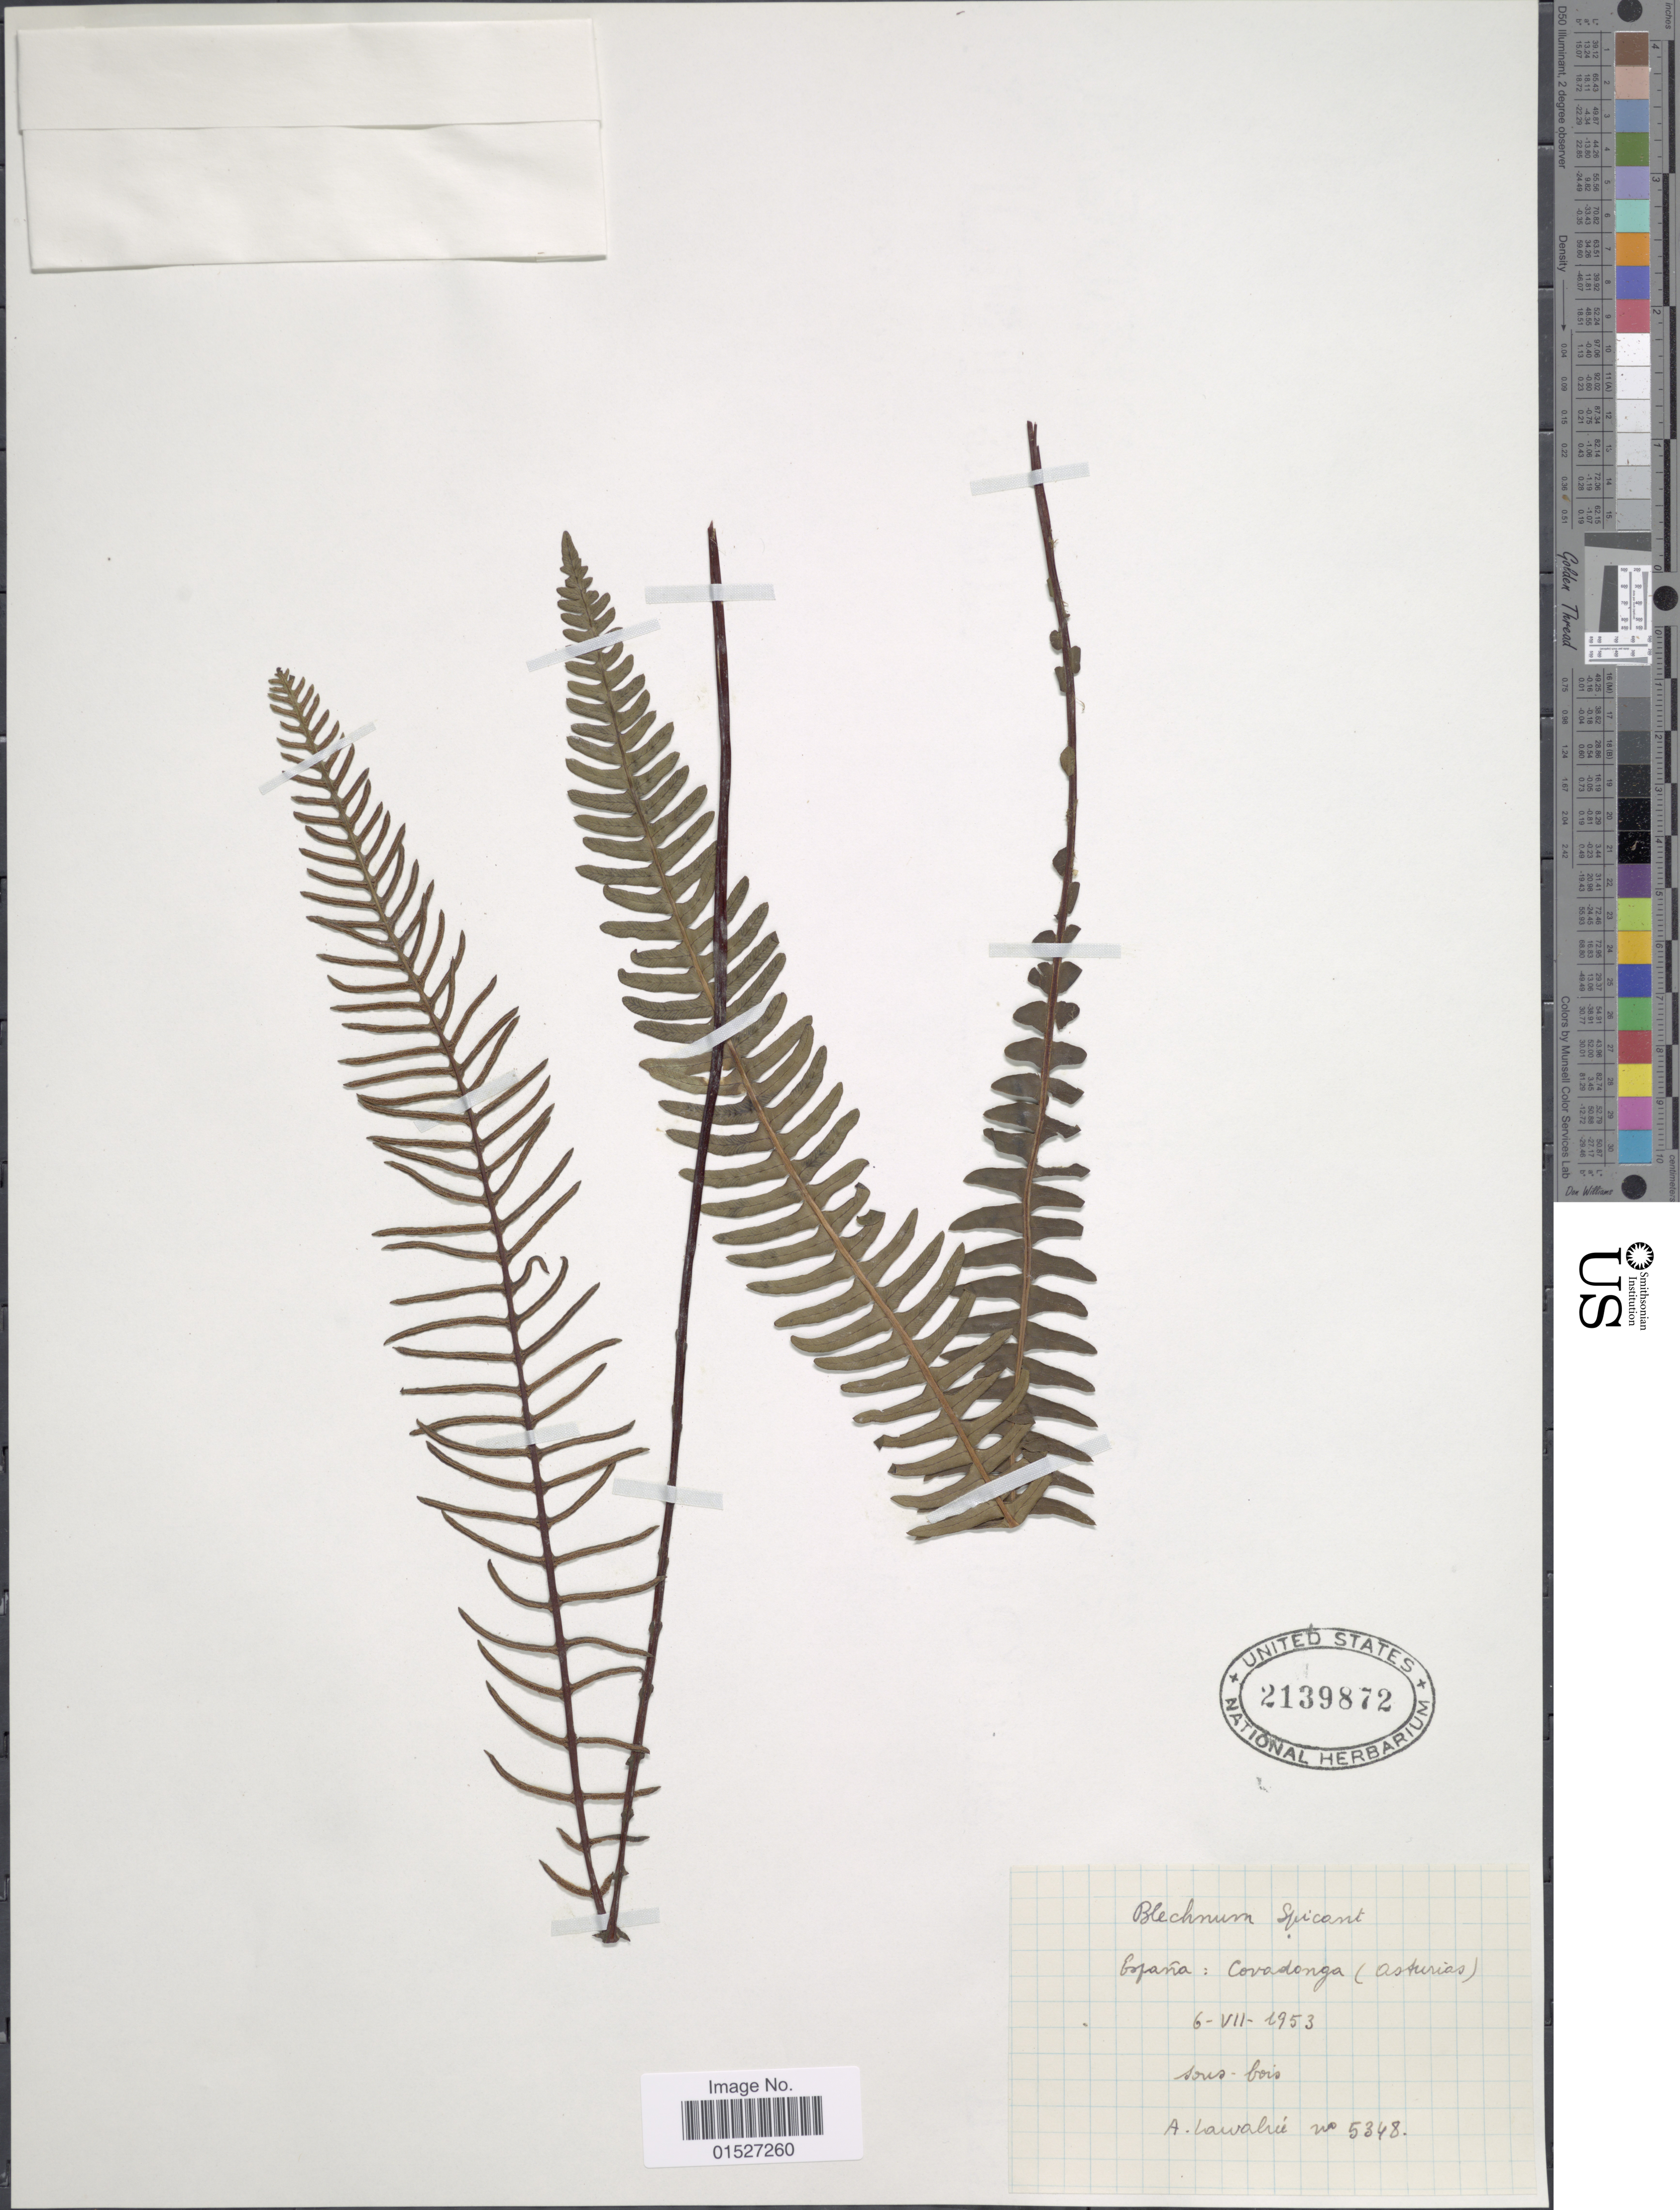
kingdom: Plantae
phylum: Tracheophyta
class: Polypodiopsida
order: Polypodiales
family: Blechnaceae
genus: Blechnum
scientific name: Blechnum spicant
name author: (L.) Sm.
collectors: A. G. Lawalrée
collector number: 5348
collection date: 1953-07-06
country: Spain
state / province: Principado de Asturias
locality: Espana: Covadonga (Asturias). Sous bois.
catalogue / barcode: US 2139872